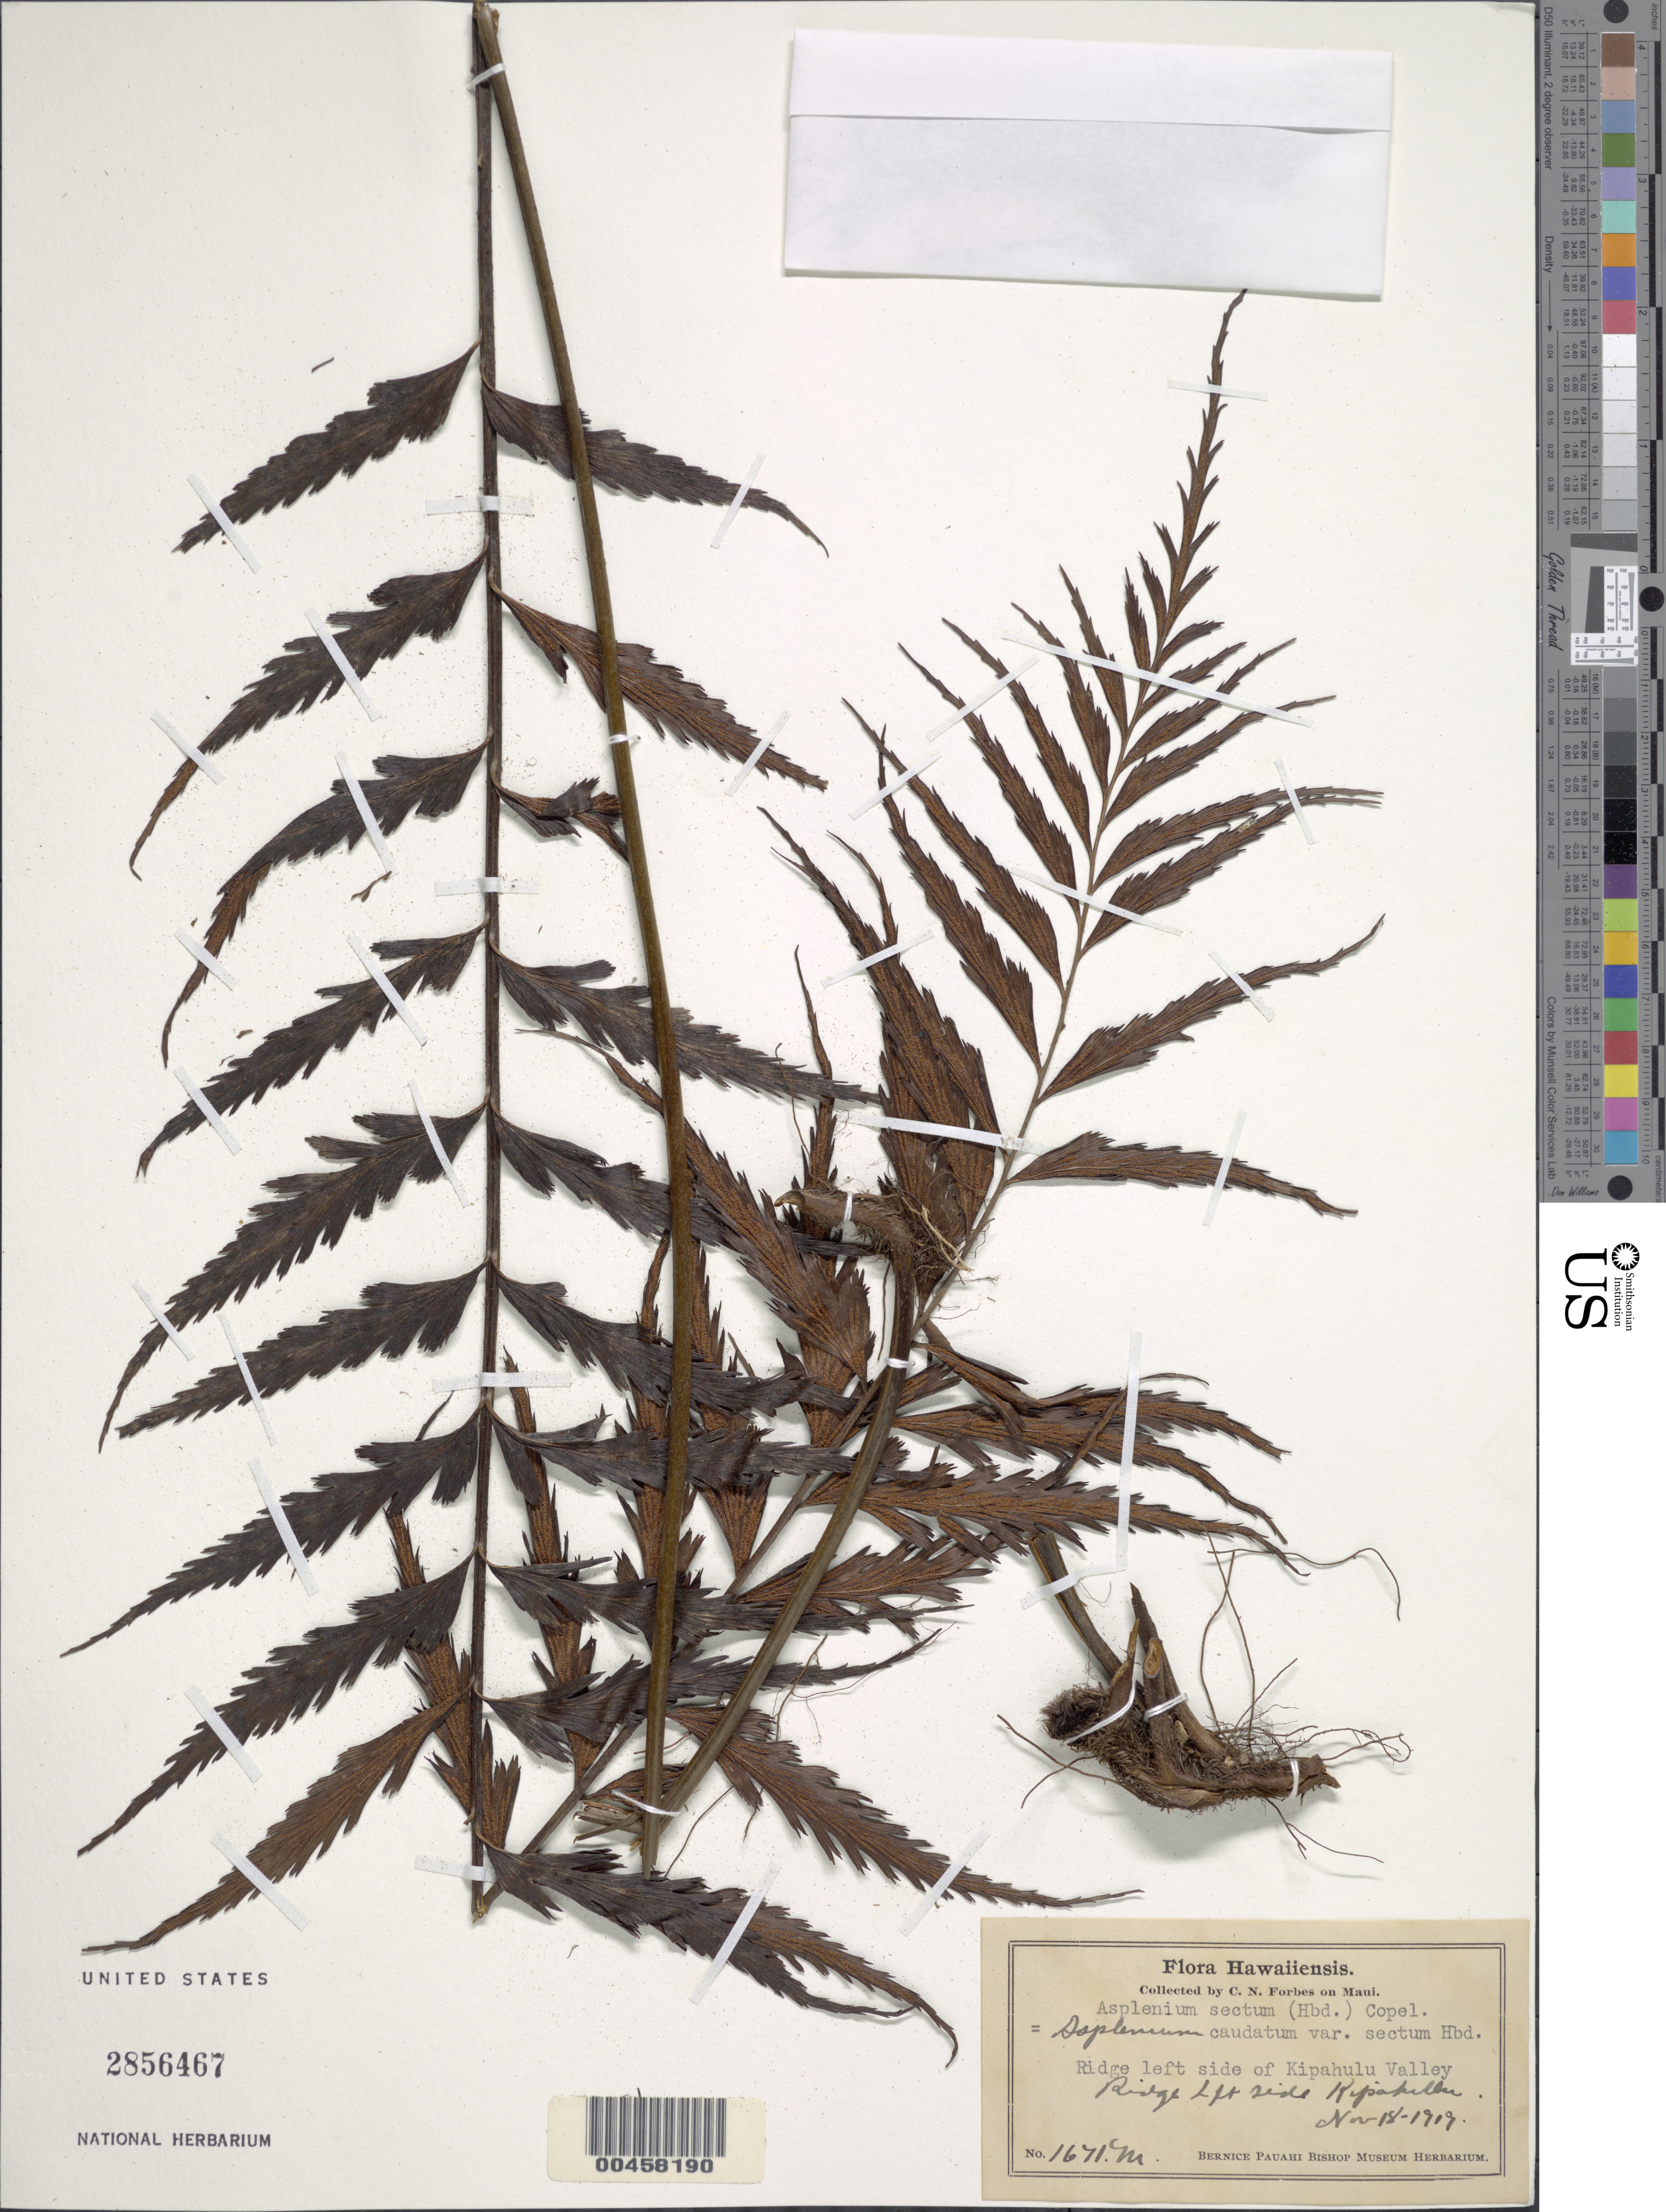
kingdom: Plantae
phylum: Tracheophyta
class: Polypodiopsida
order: Polypodiales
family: Aspleniaceae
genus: Asplenium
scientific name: Asplenium polyodon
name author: G. Forst.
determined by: Wagner, W. L., (BOT), Smithsonian Institution - National Museum of Natural History (UNITED STATES)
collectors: C. N. Forbes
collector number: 1671.M.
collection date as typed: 18 Nov 1919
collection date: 1919-11-18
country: United States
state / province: Hawaii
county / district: Maui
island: Maui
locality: Ridge left side of Kipahulu Valley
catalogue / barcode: US 2856467